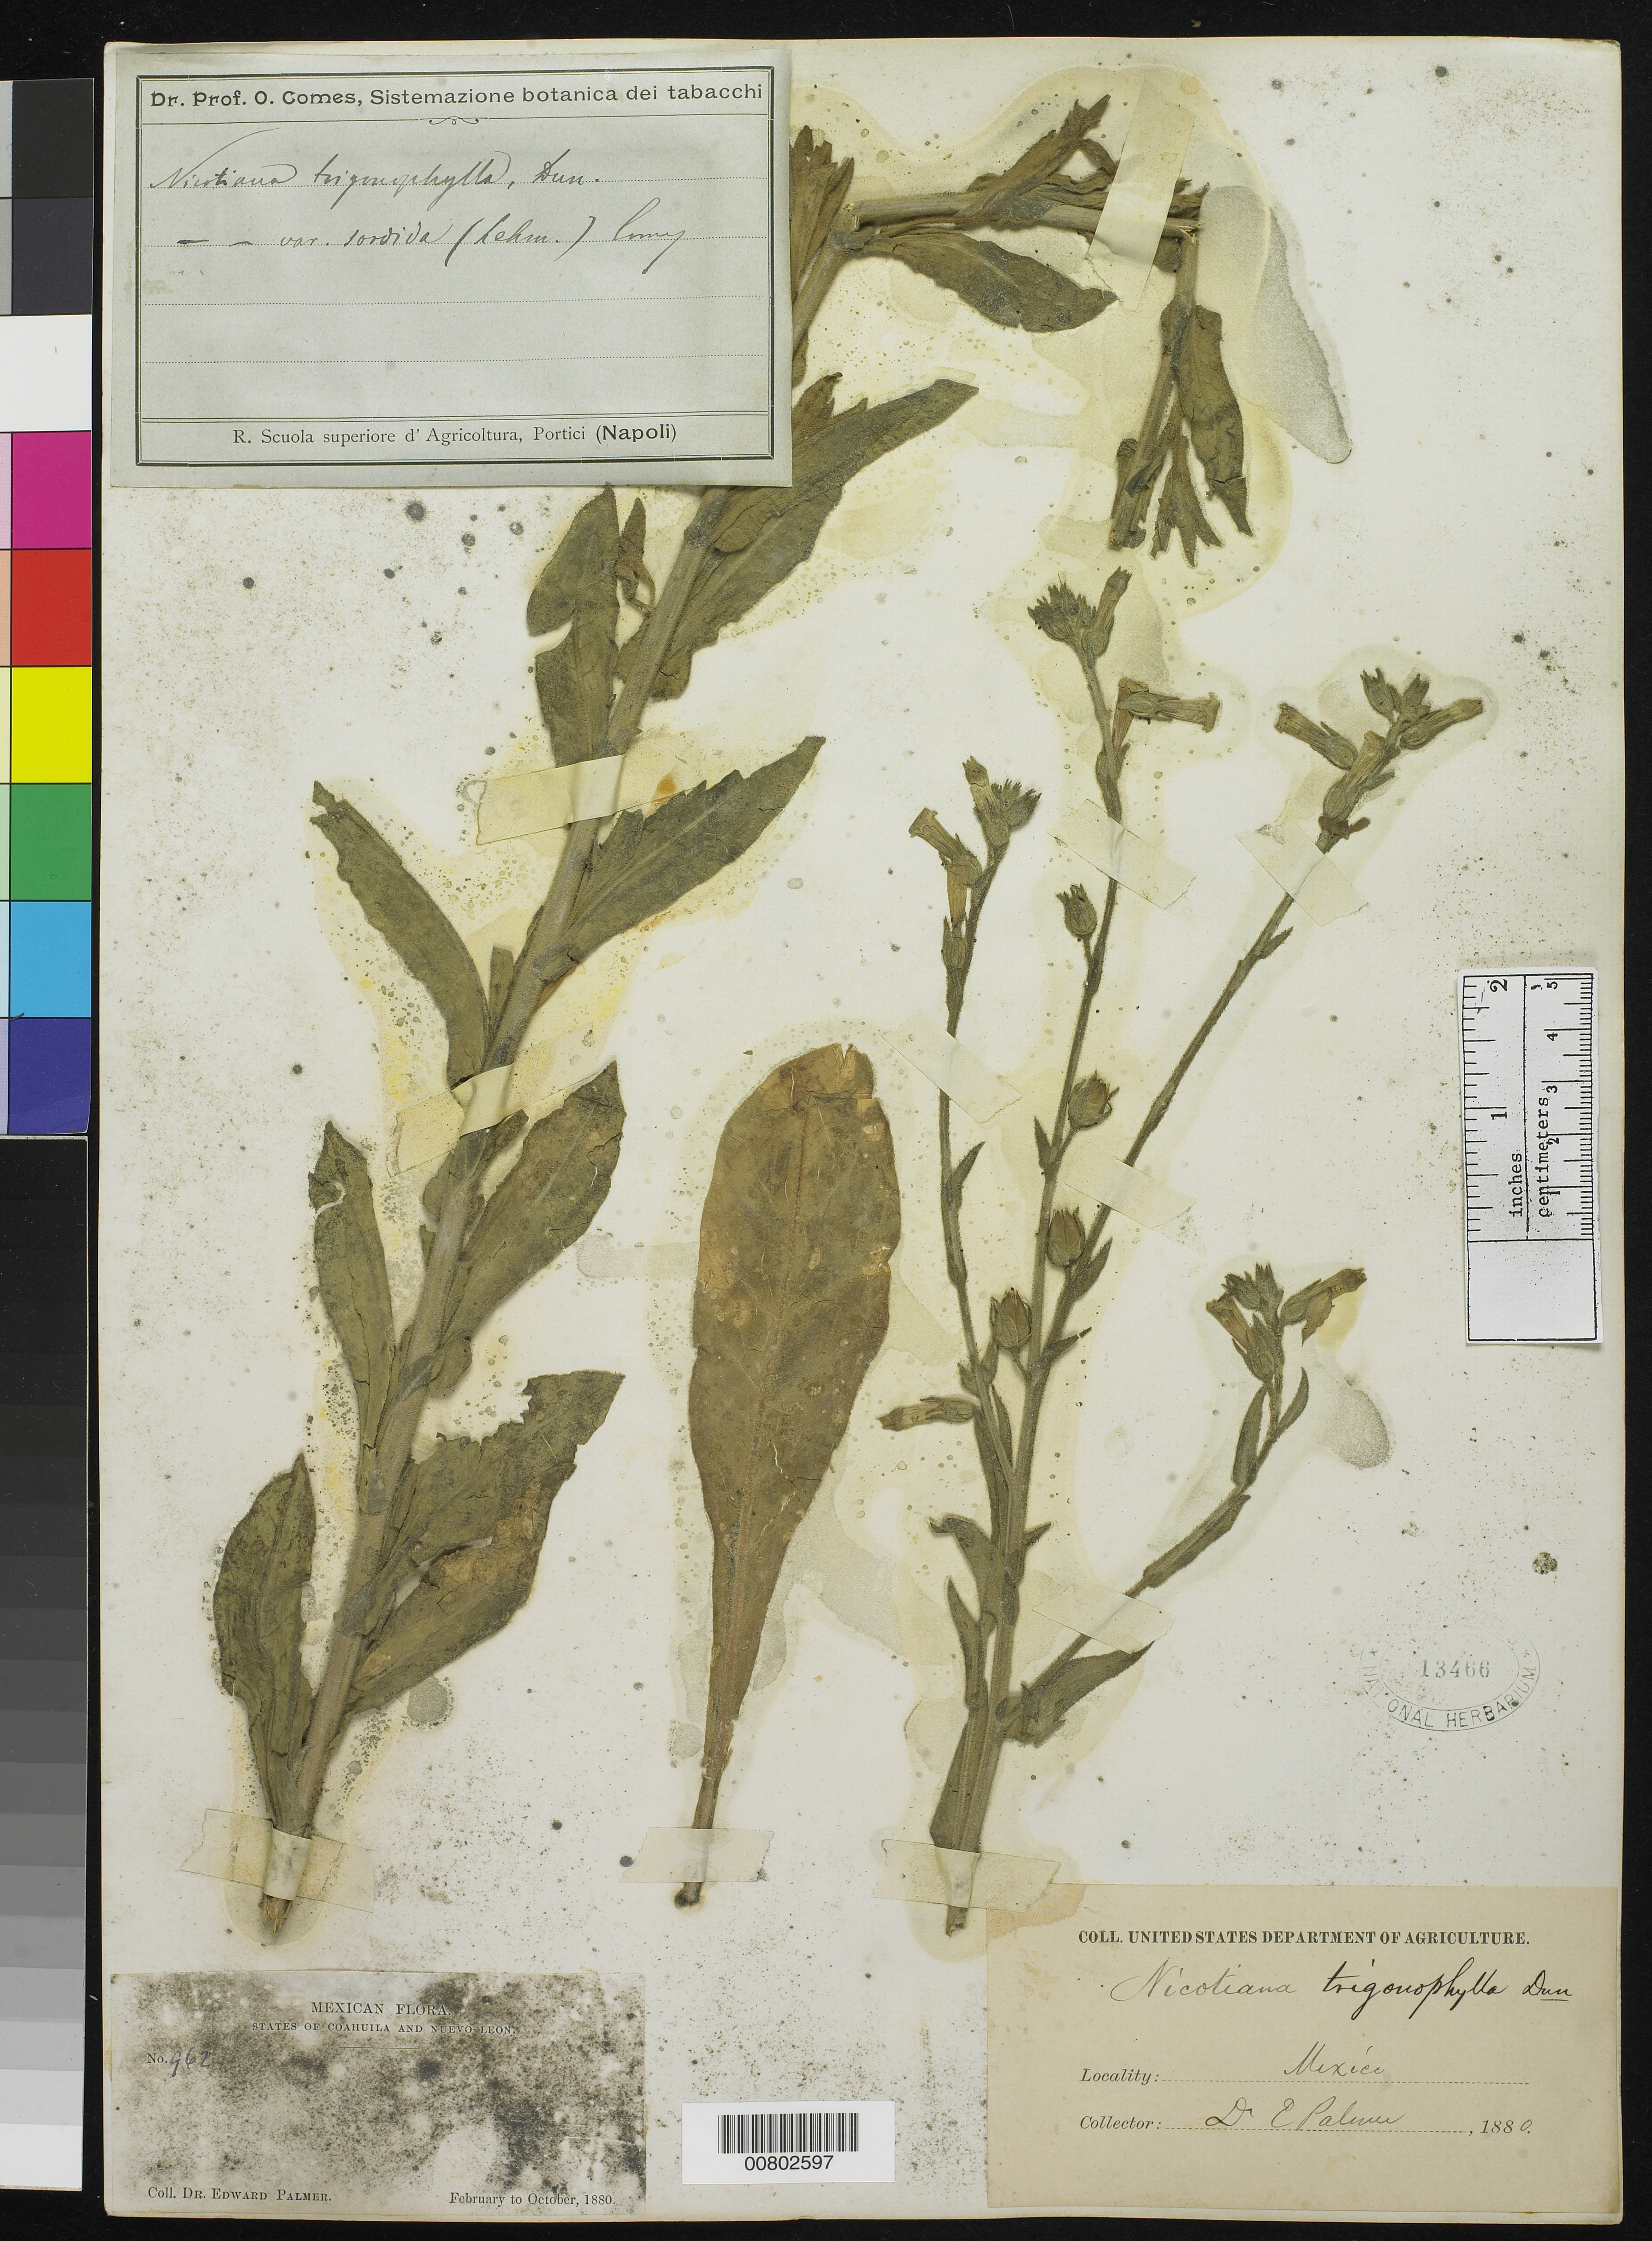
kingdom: Plantae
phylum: Tracheophyta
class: Magnoliopsida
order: Solanales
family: Solanaceae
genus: Nicotiana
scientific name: Nicotiana trigonophylla var. sordida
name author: Dunal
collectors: E. Palmer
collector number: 962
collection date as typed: Feb 1880 to -- Oct 1880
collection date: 1880-02/1880-10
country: Mexico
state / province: Coahuila / Nuevo León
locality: States of Coahuila and Nuevo León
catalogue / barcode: US 13466